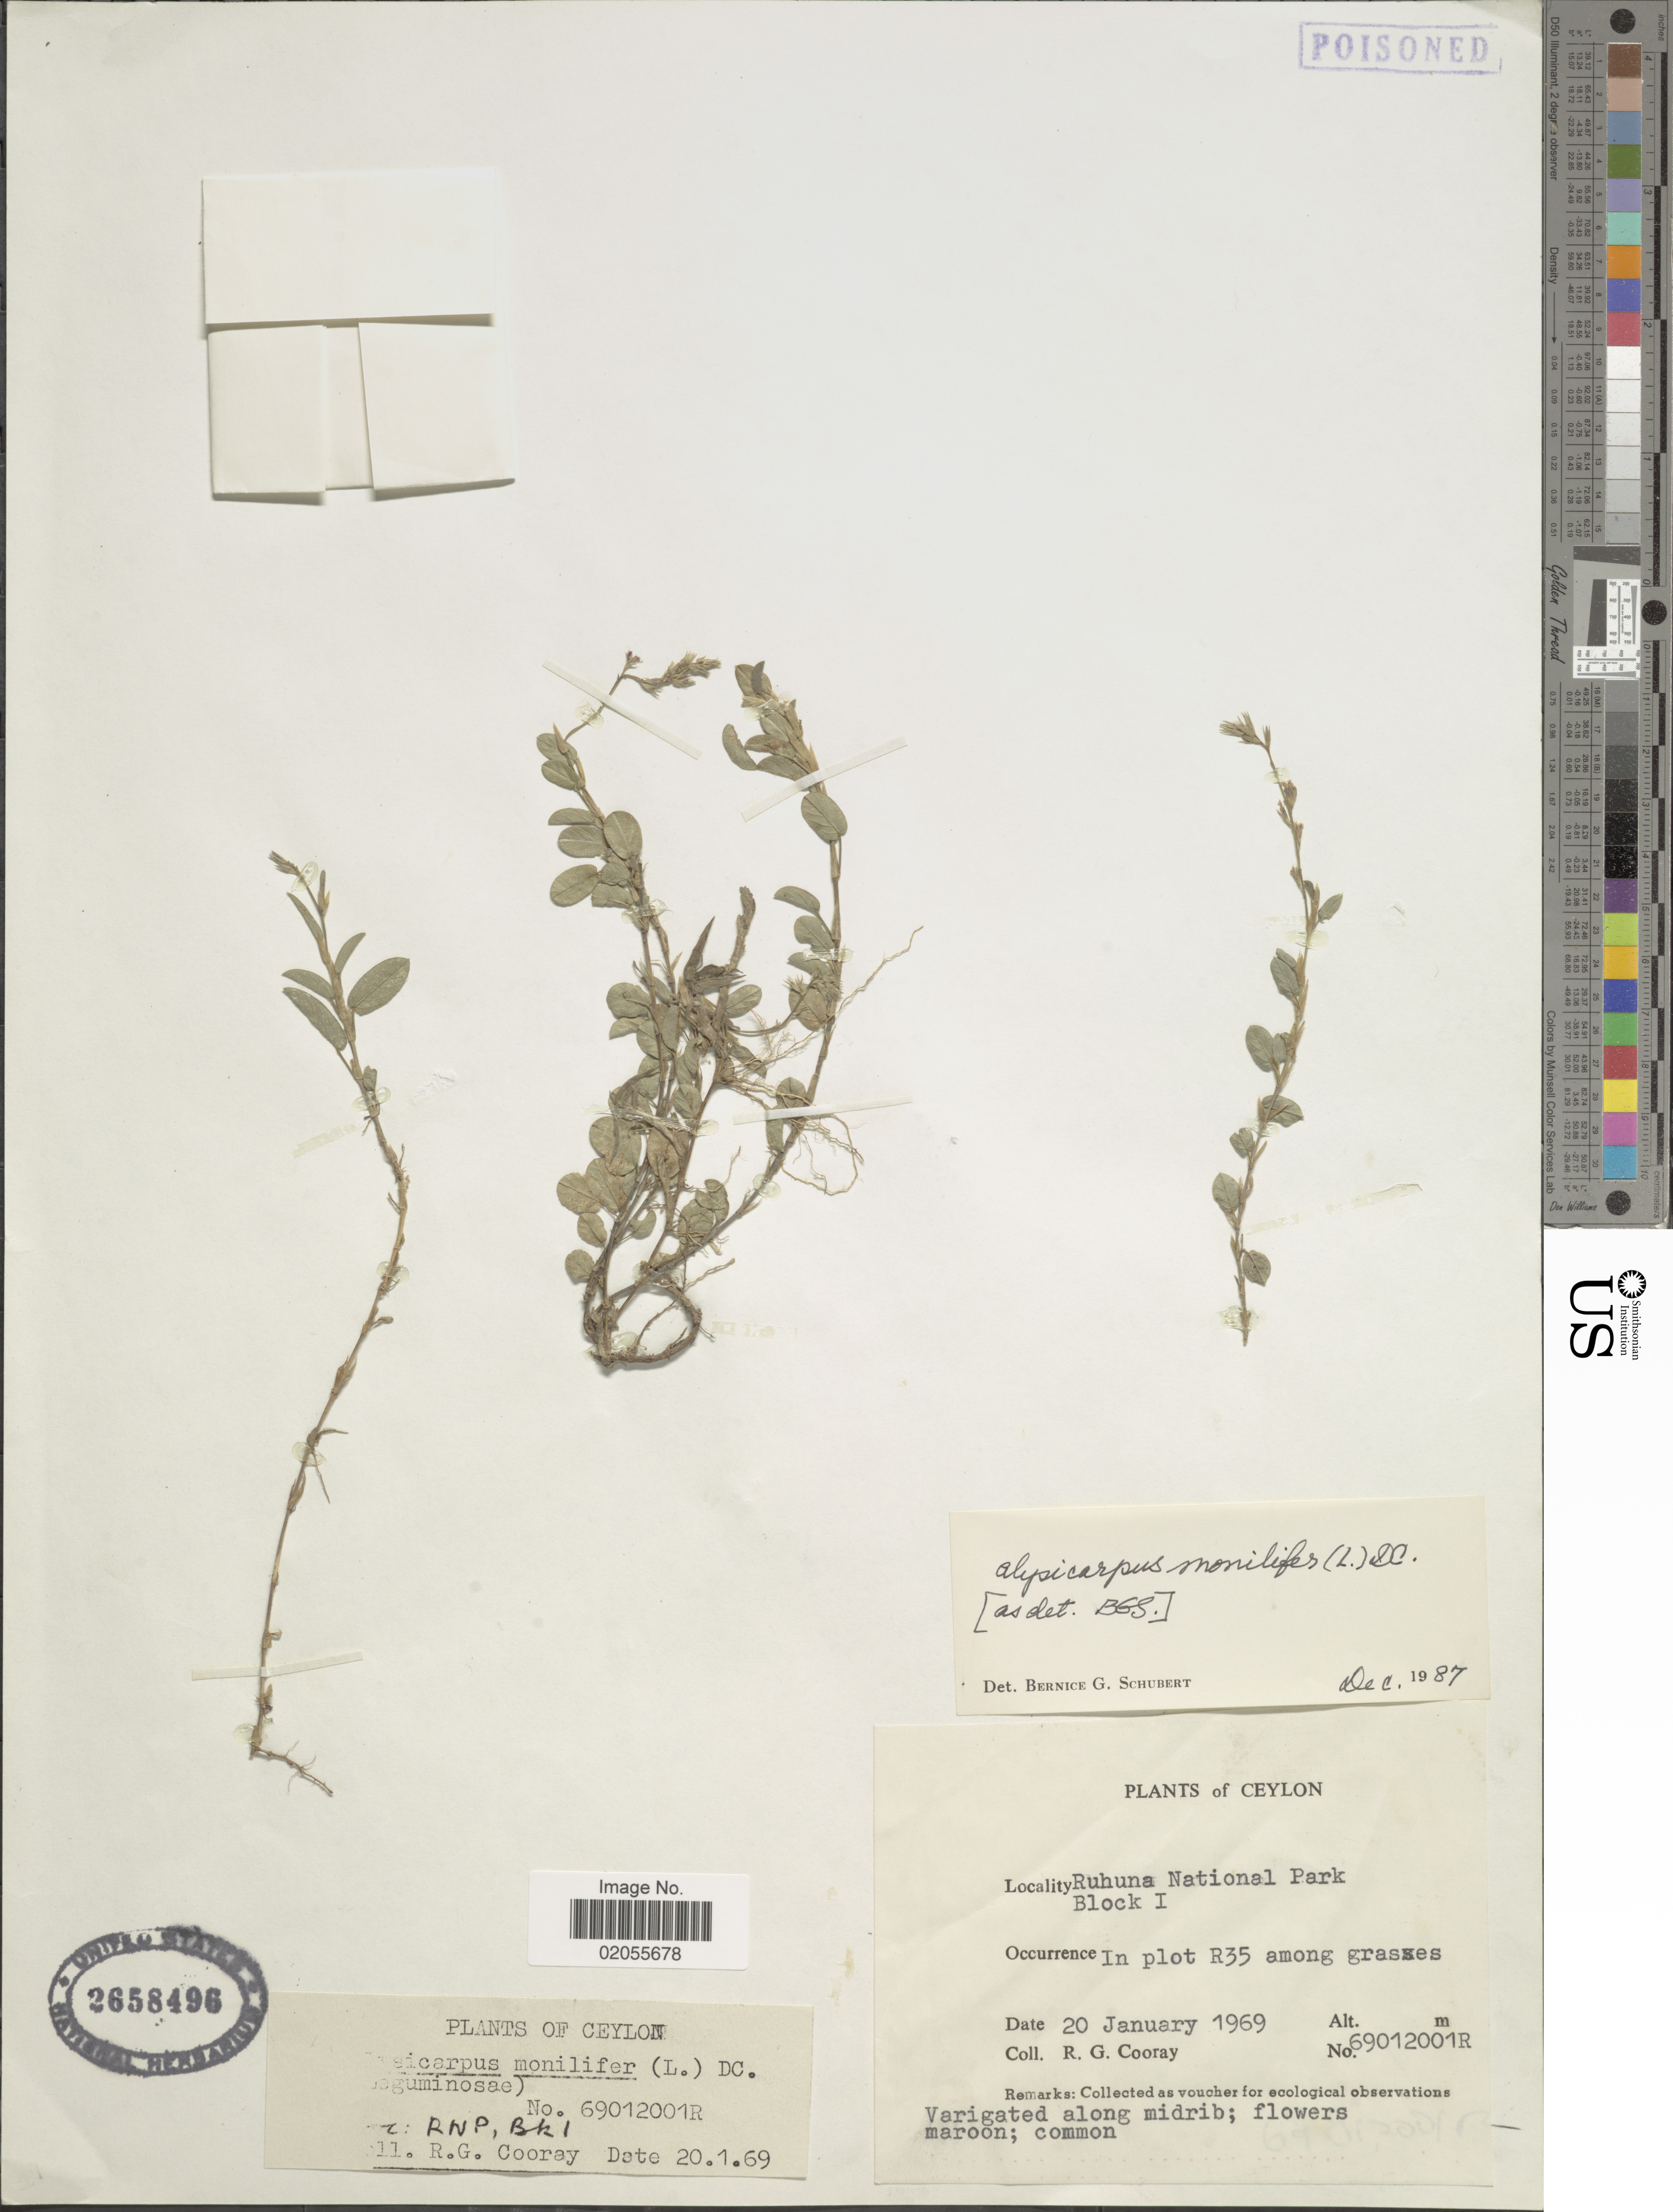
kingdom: Plantae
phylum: Tracheophyta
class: Magnoliopsida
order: Fabales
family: Fabaceae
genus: Alysicarpus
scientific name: Alysicarpus monilifer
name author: (L.) DC.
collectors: R. Cooray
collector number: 69012001R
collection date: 1969-01-20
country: Sri Lanka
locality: Ceylon, Ruhuna National Park, Block I, In plot R35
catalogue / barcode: US 2658496